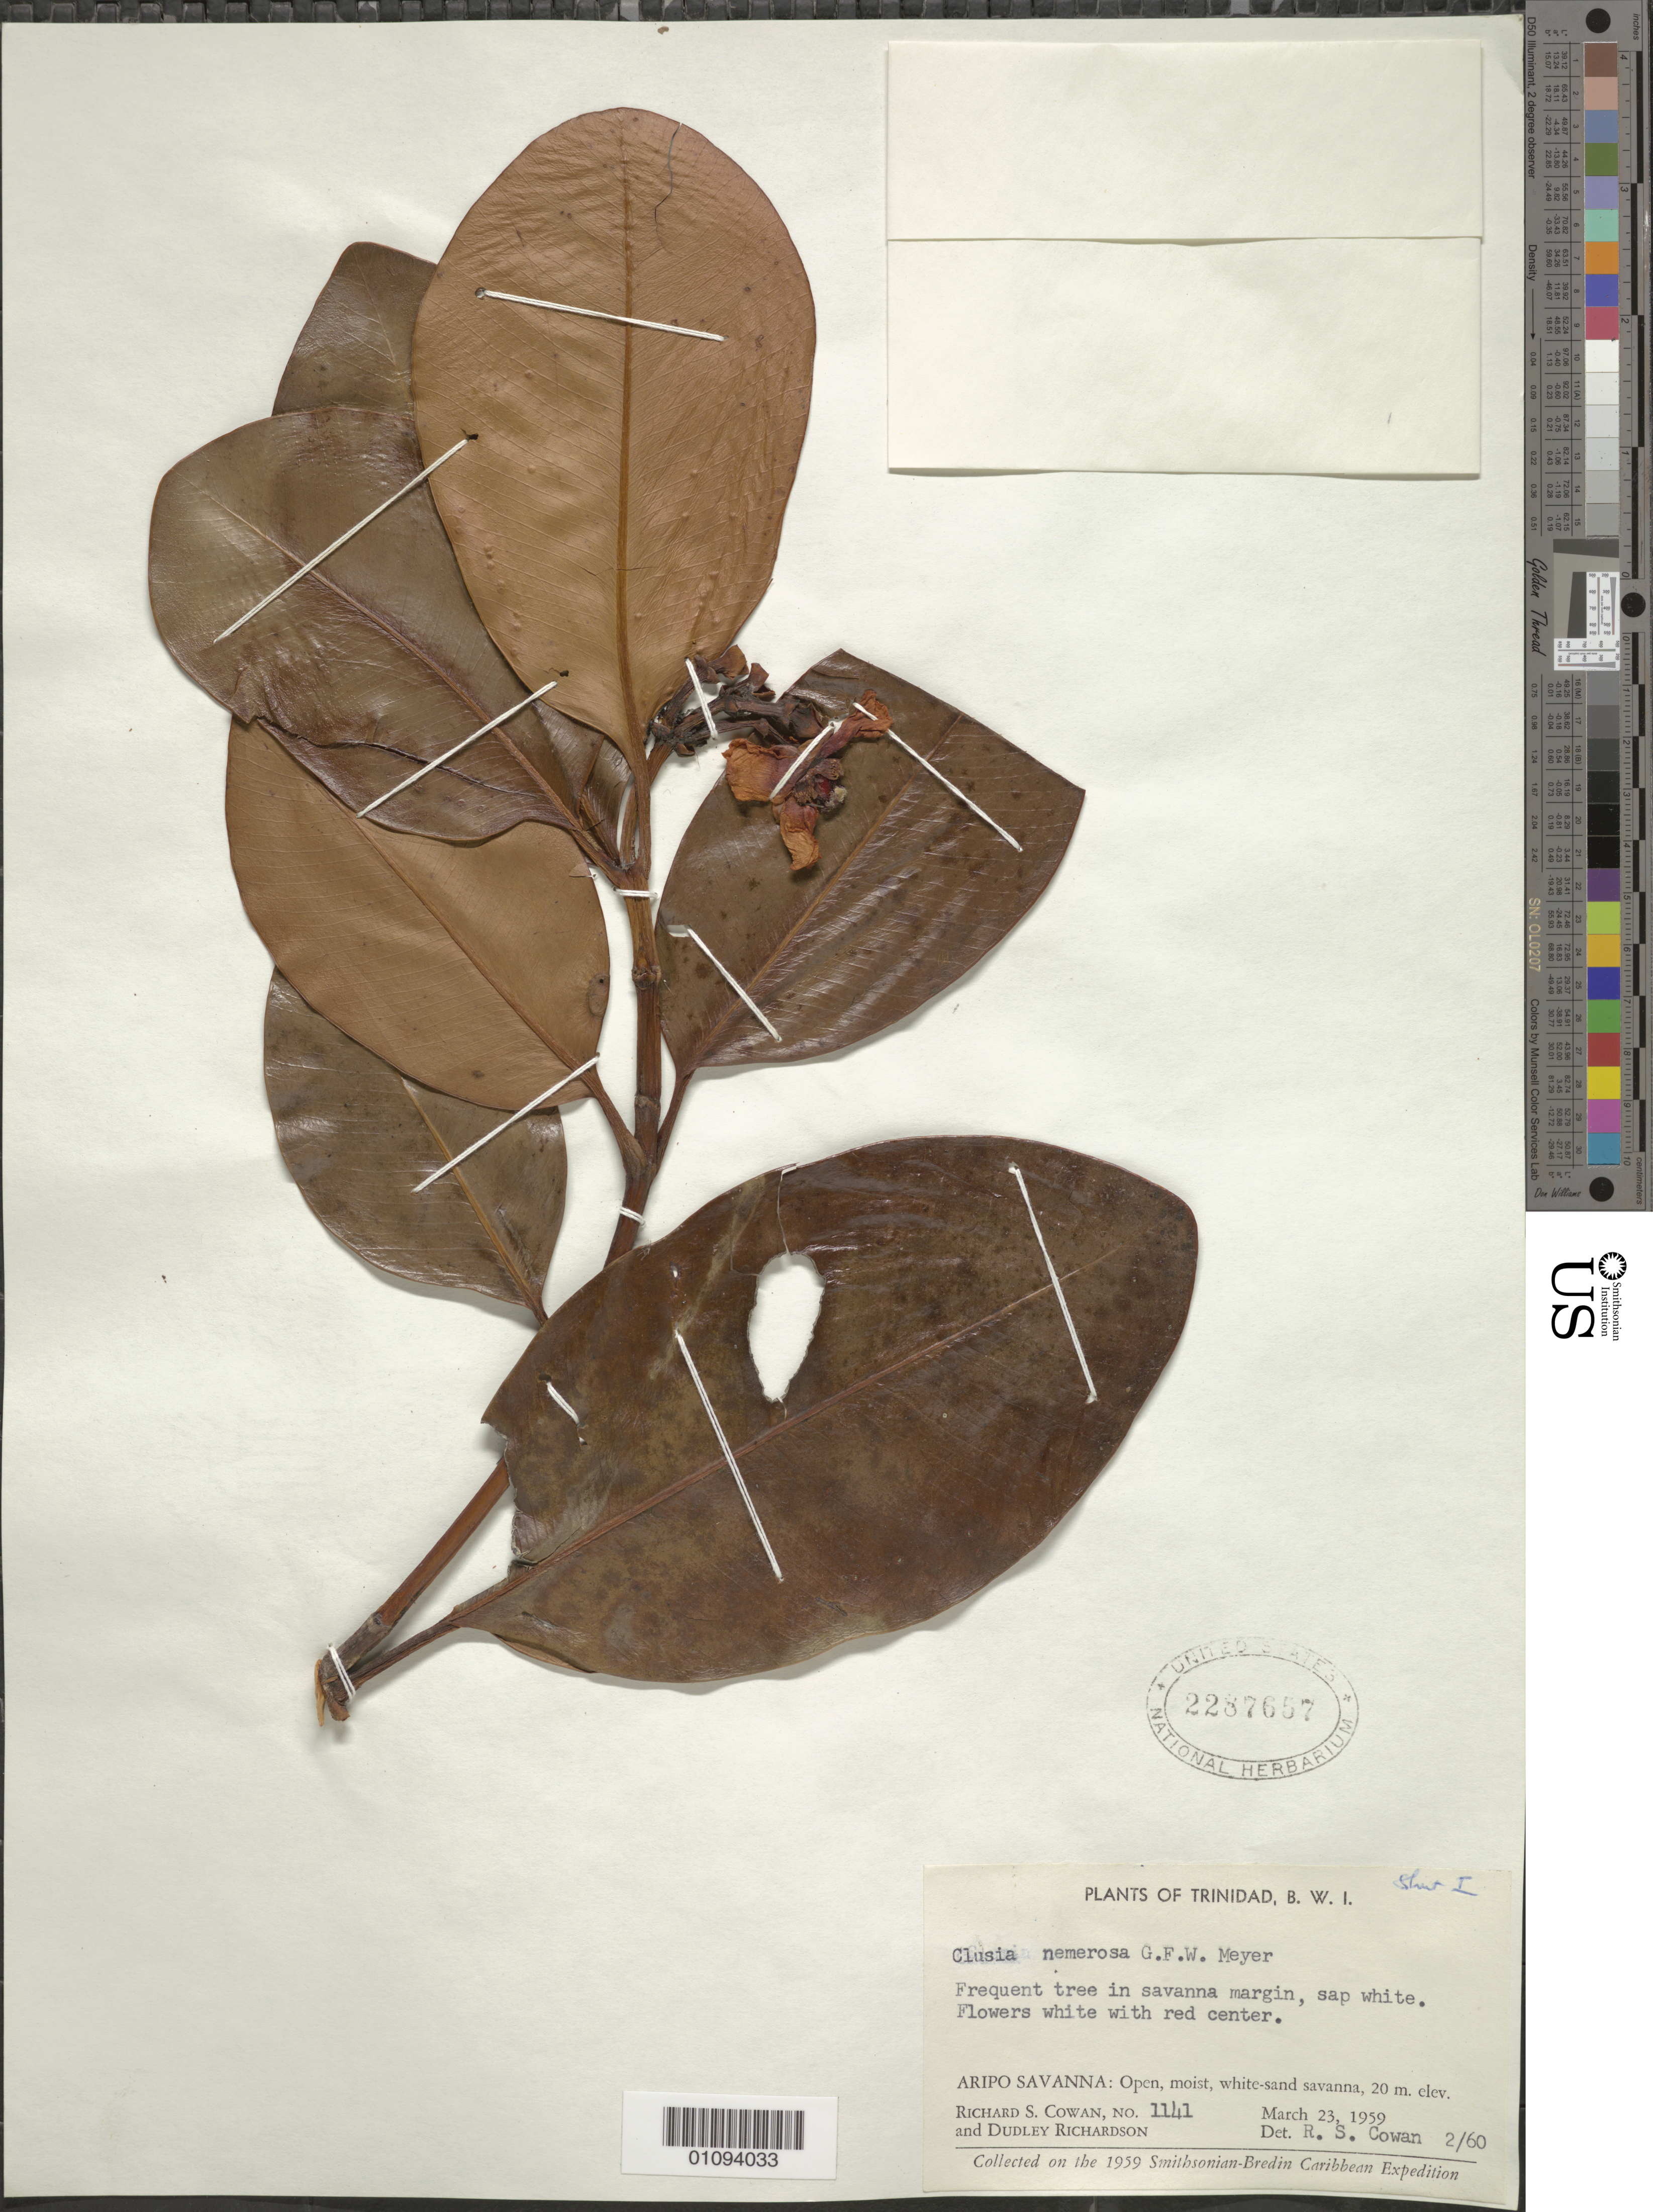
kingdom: Plantae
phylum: Tracheophyta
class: Magnoliopsida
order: Malpighiales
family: Clusiaceae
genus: Clusia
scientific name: Clusia nemorosa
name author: G. Mey.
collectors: R. S. Cowan & D. Richardson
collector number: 1141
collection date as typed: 23 Mar 1959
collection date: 1959-03-23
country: Trinidad and Tobago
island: Trinidad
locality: Aripo Savanna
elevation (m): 20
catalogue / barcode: US 2287657